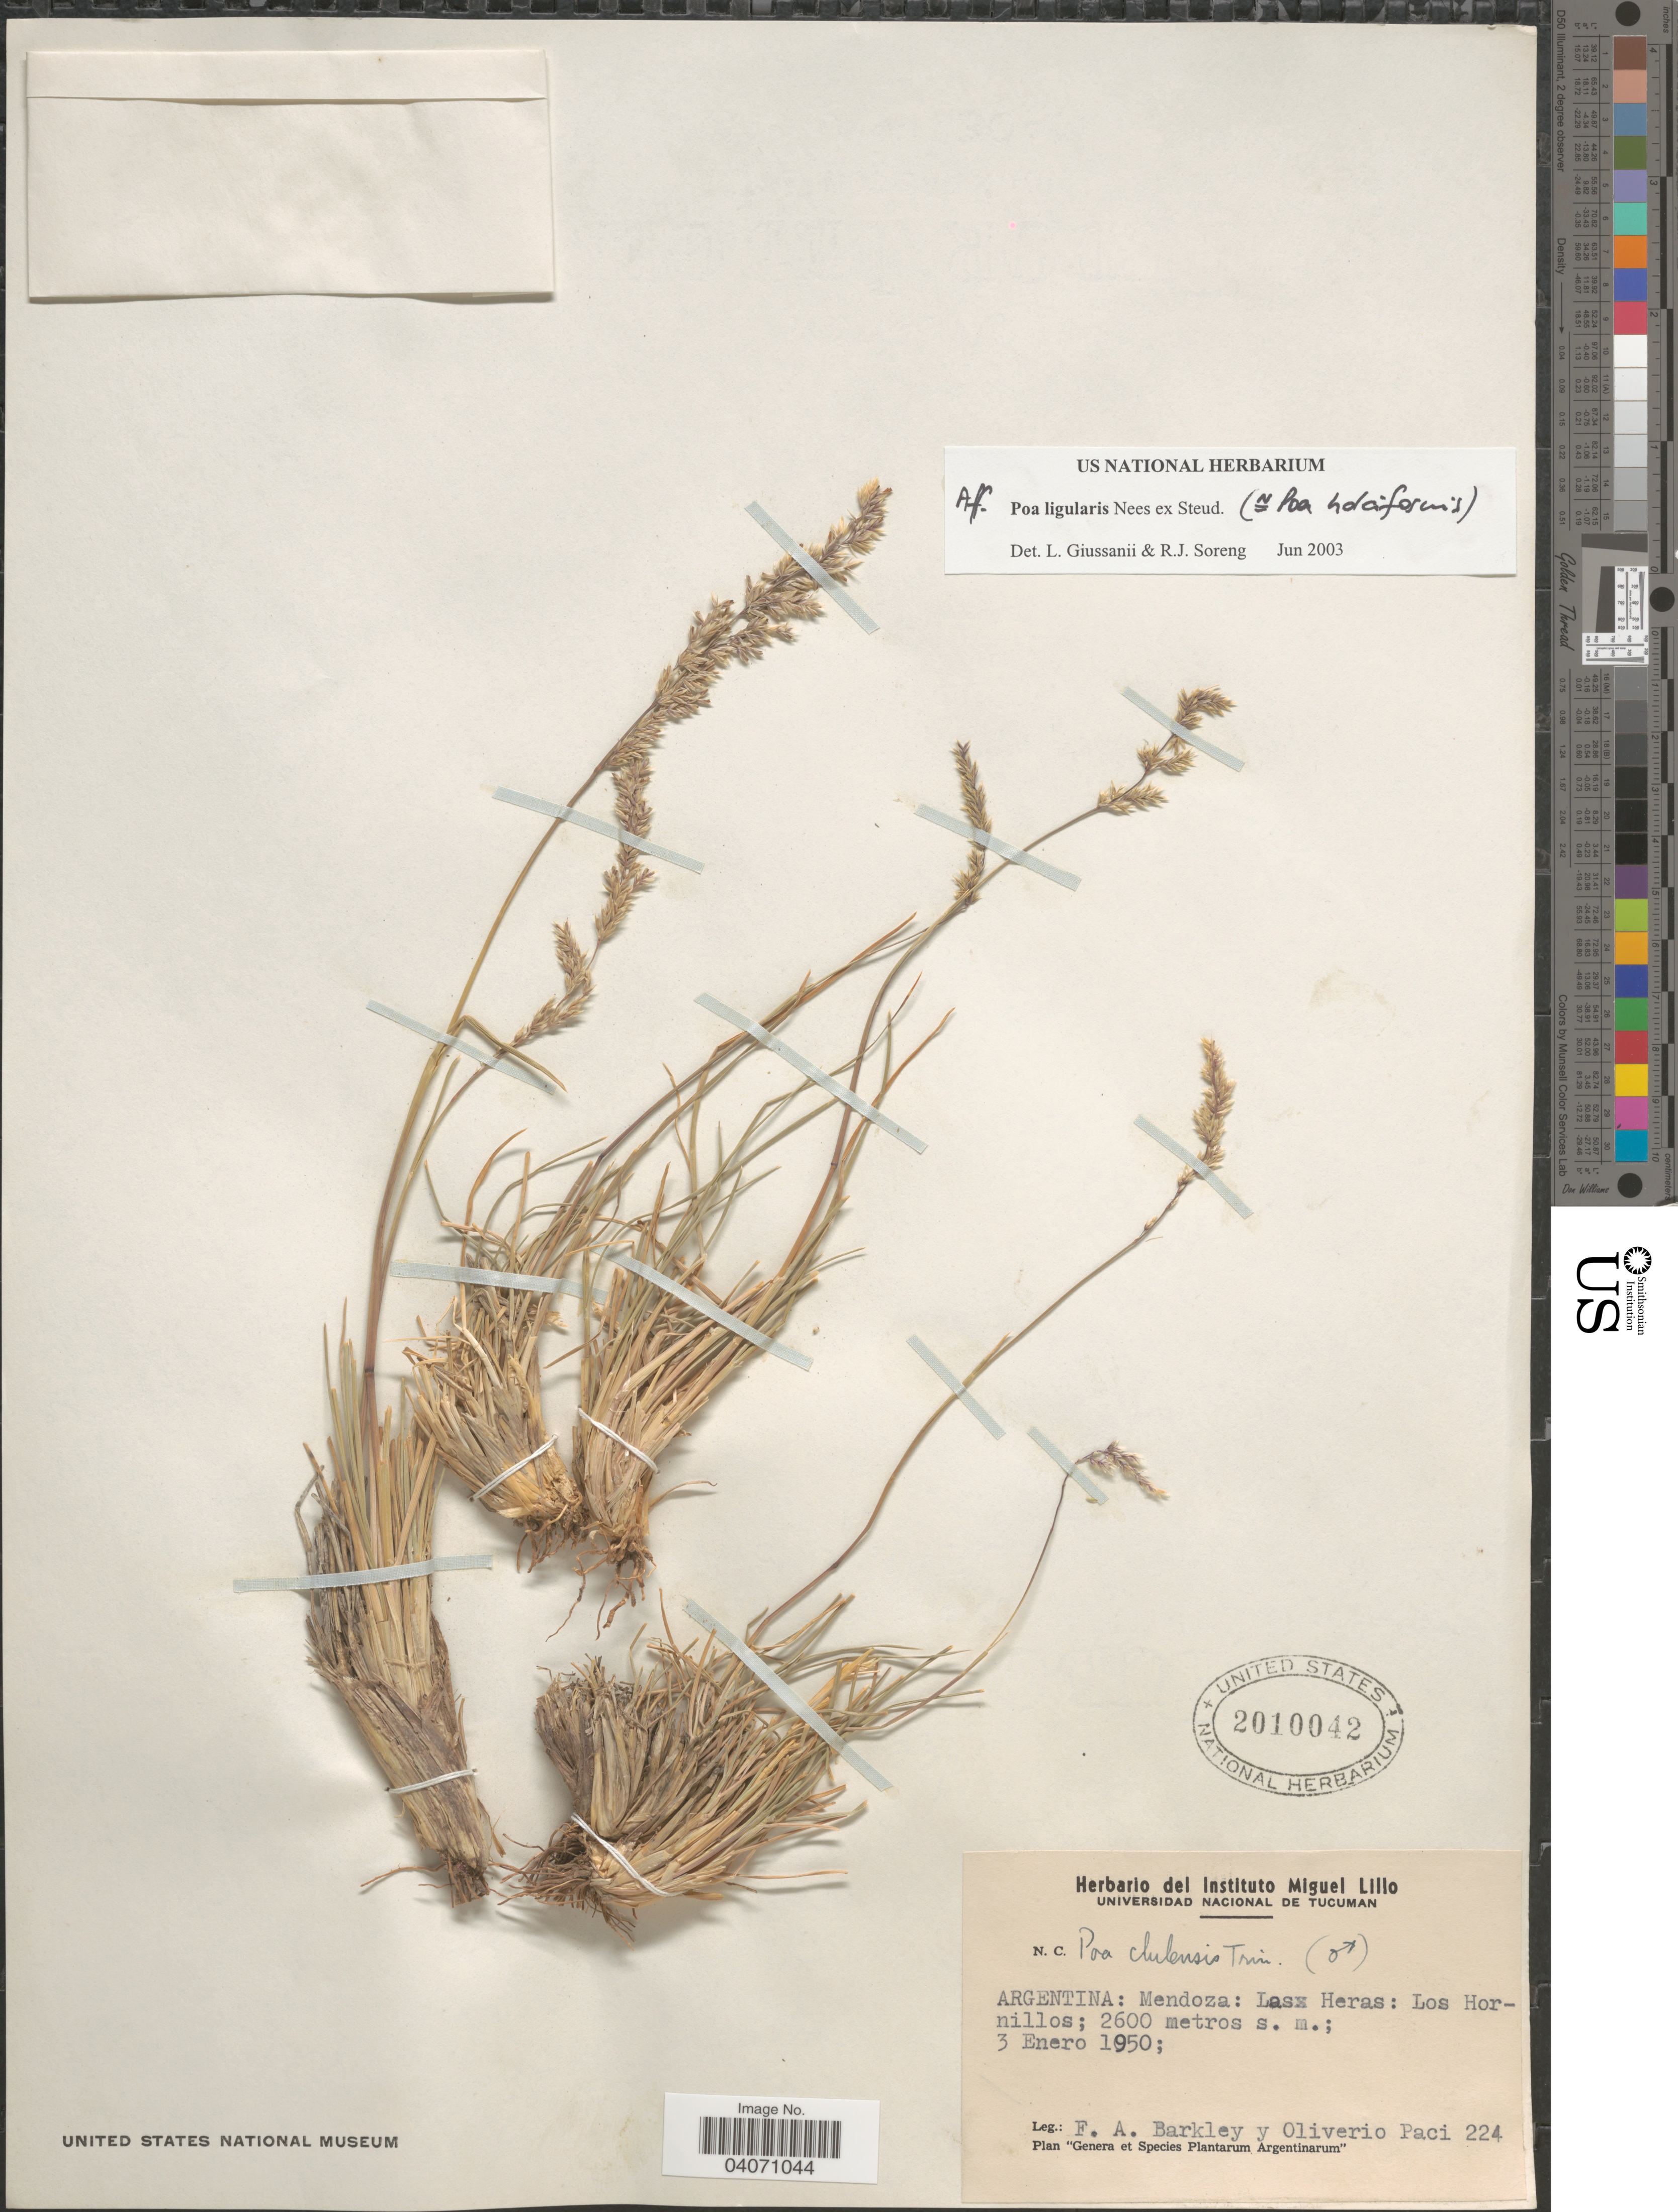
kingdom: Plantae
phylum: Tracheophyta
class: Liliopsida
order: Poales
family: Poaceae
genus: Poa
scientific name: Poa ligularis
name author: Nees ex Steud.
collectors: F. A. Barkley & O. Paci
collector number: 224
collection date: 1950-01-03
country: Argentina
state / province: Mendoza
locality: Las Heras: Los Hornillos.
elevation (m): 2600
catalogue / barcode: US 2010042